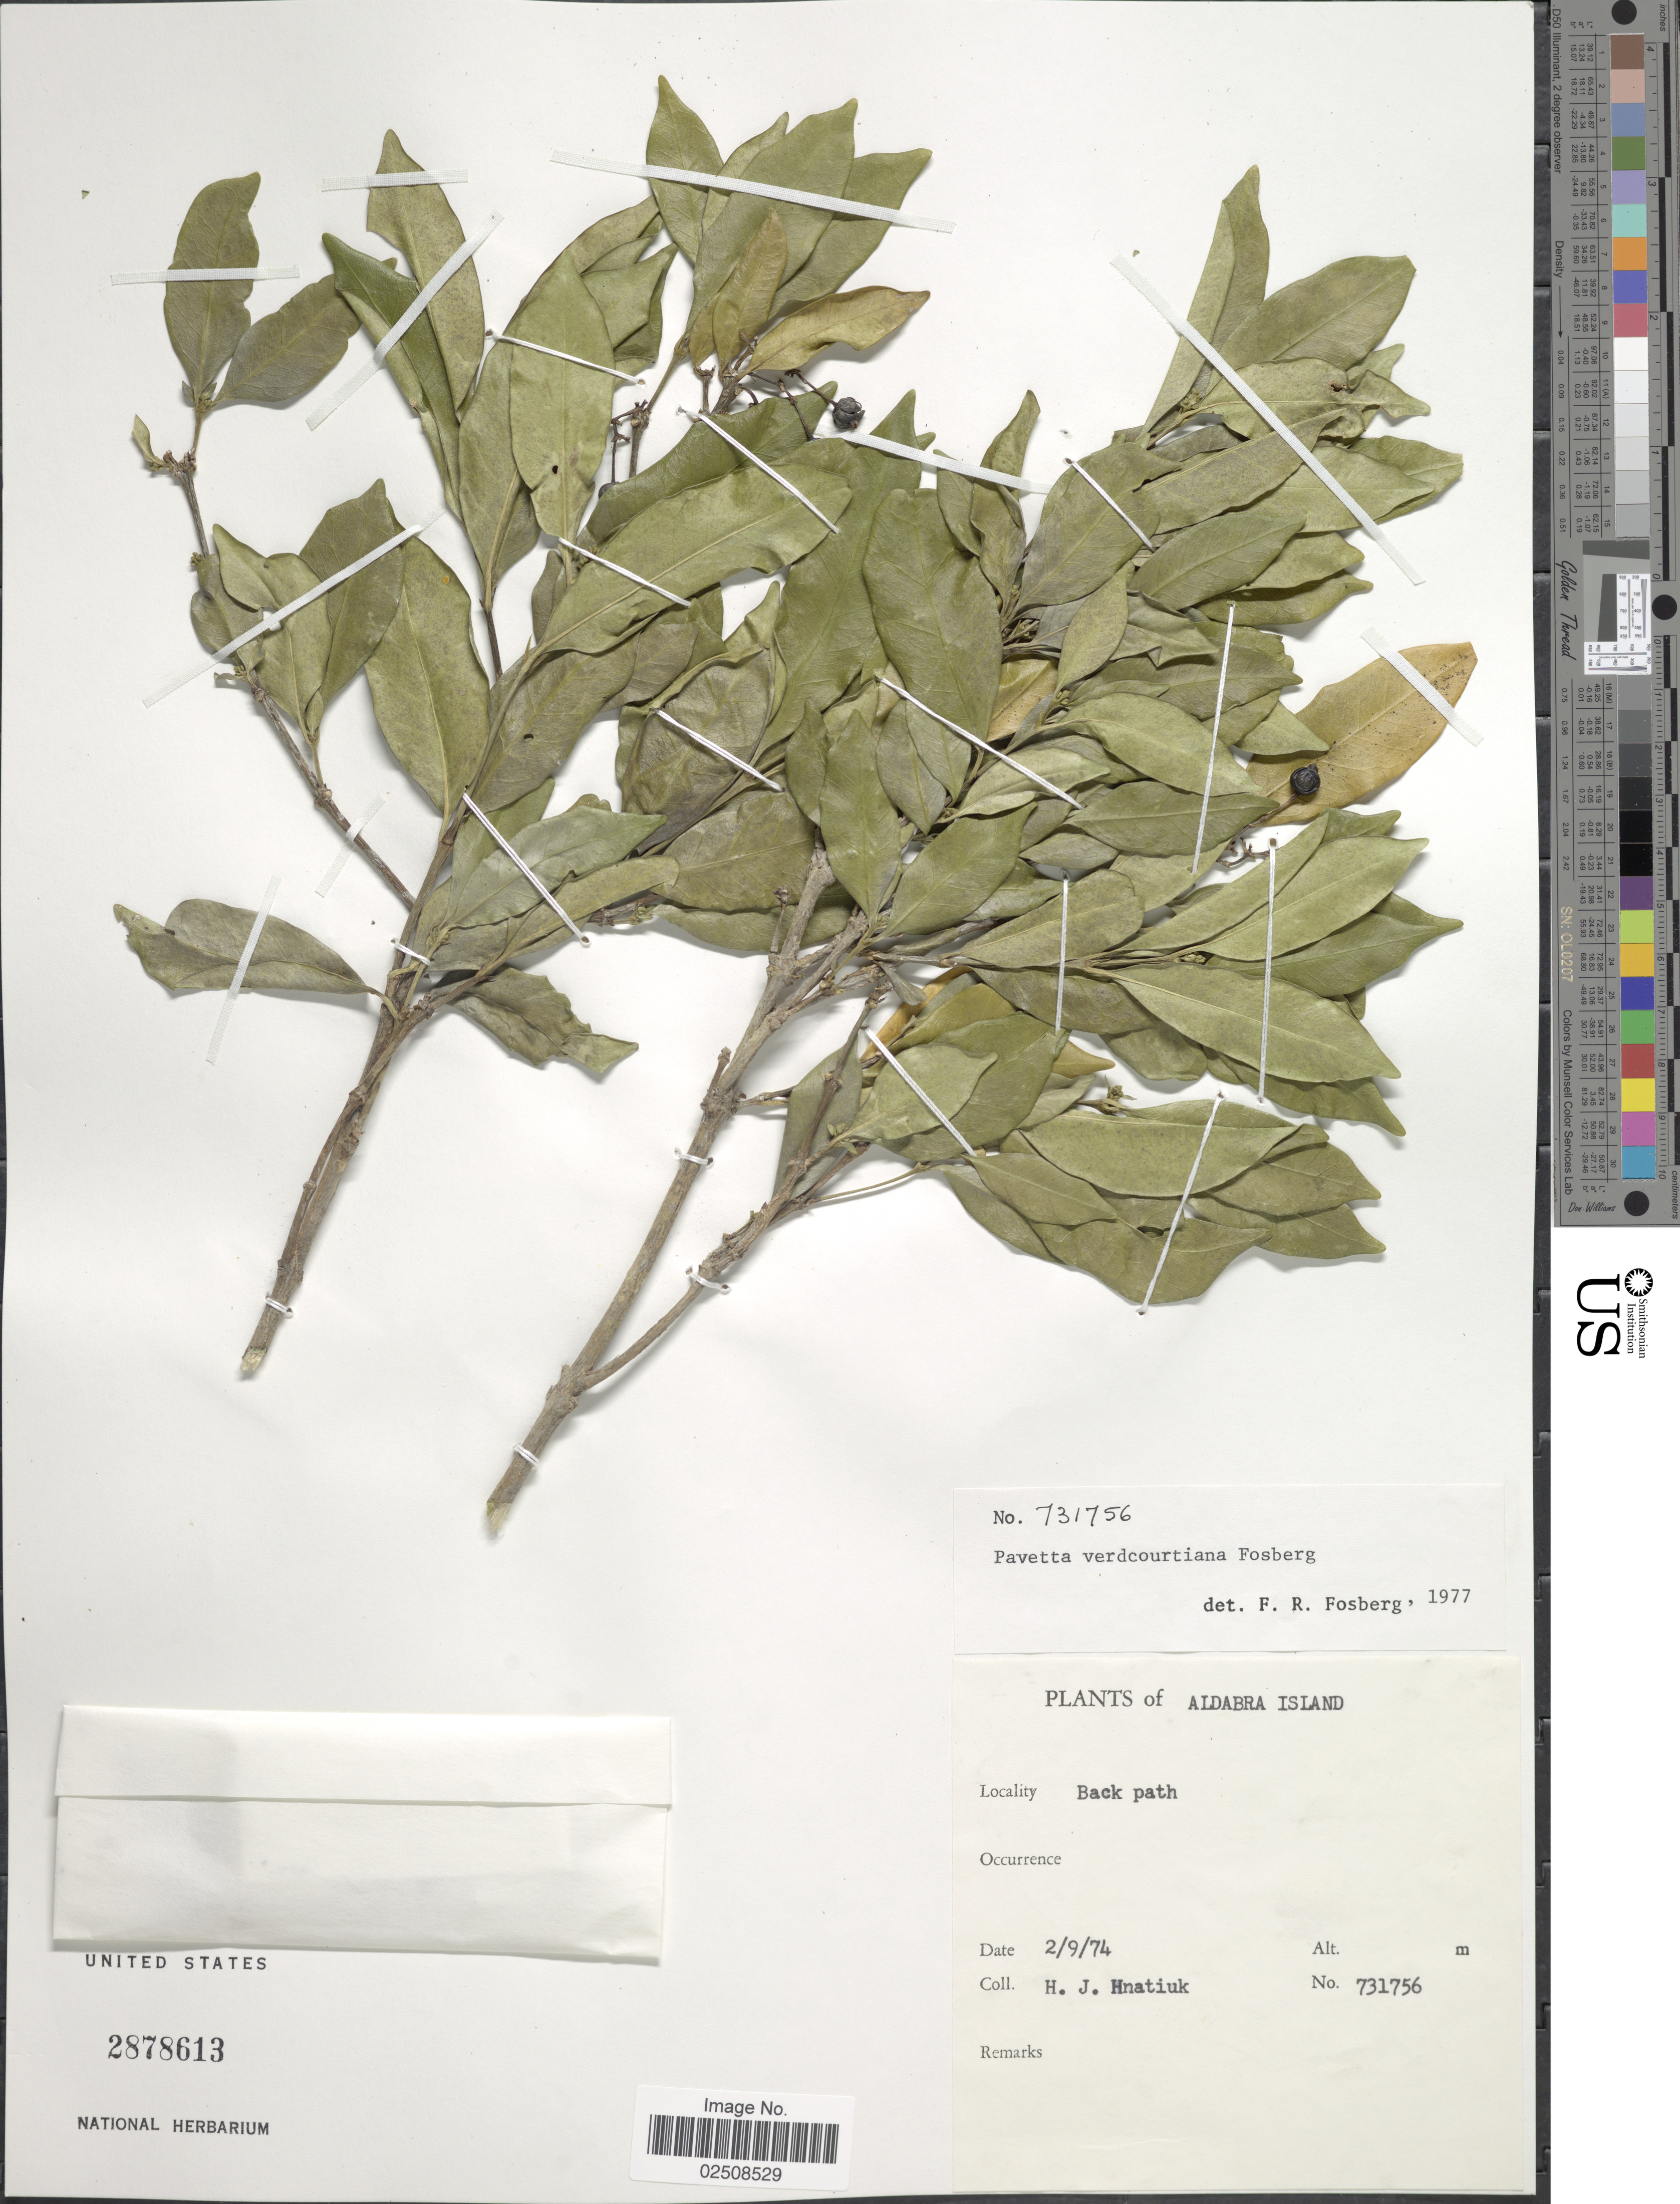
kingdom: Plantae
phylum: Tracheophyta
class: Magnoliopsida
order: Gentianales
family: Rubiaceae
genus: Tarenna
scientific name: Tarenna madagascariensis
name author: (Ten.) I.M. Turner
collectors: H. Hnatiuk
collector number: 731756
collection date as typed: Transcribed d/m/y: 2/9/74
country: Seychelles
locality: Aldabra Island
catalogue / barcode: US 2878613